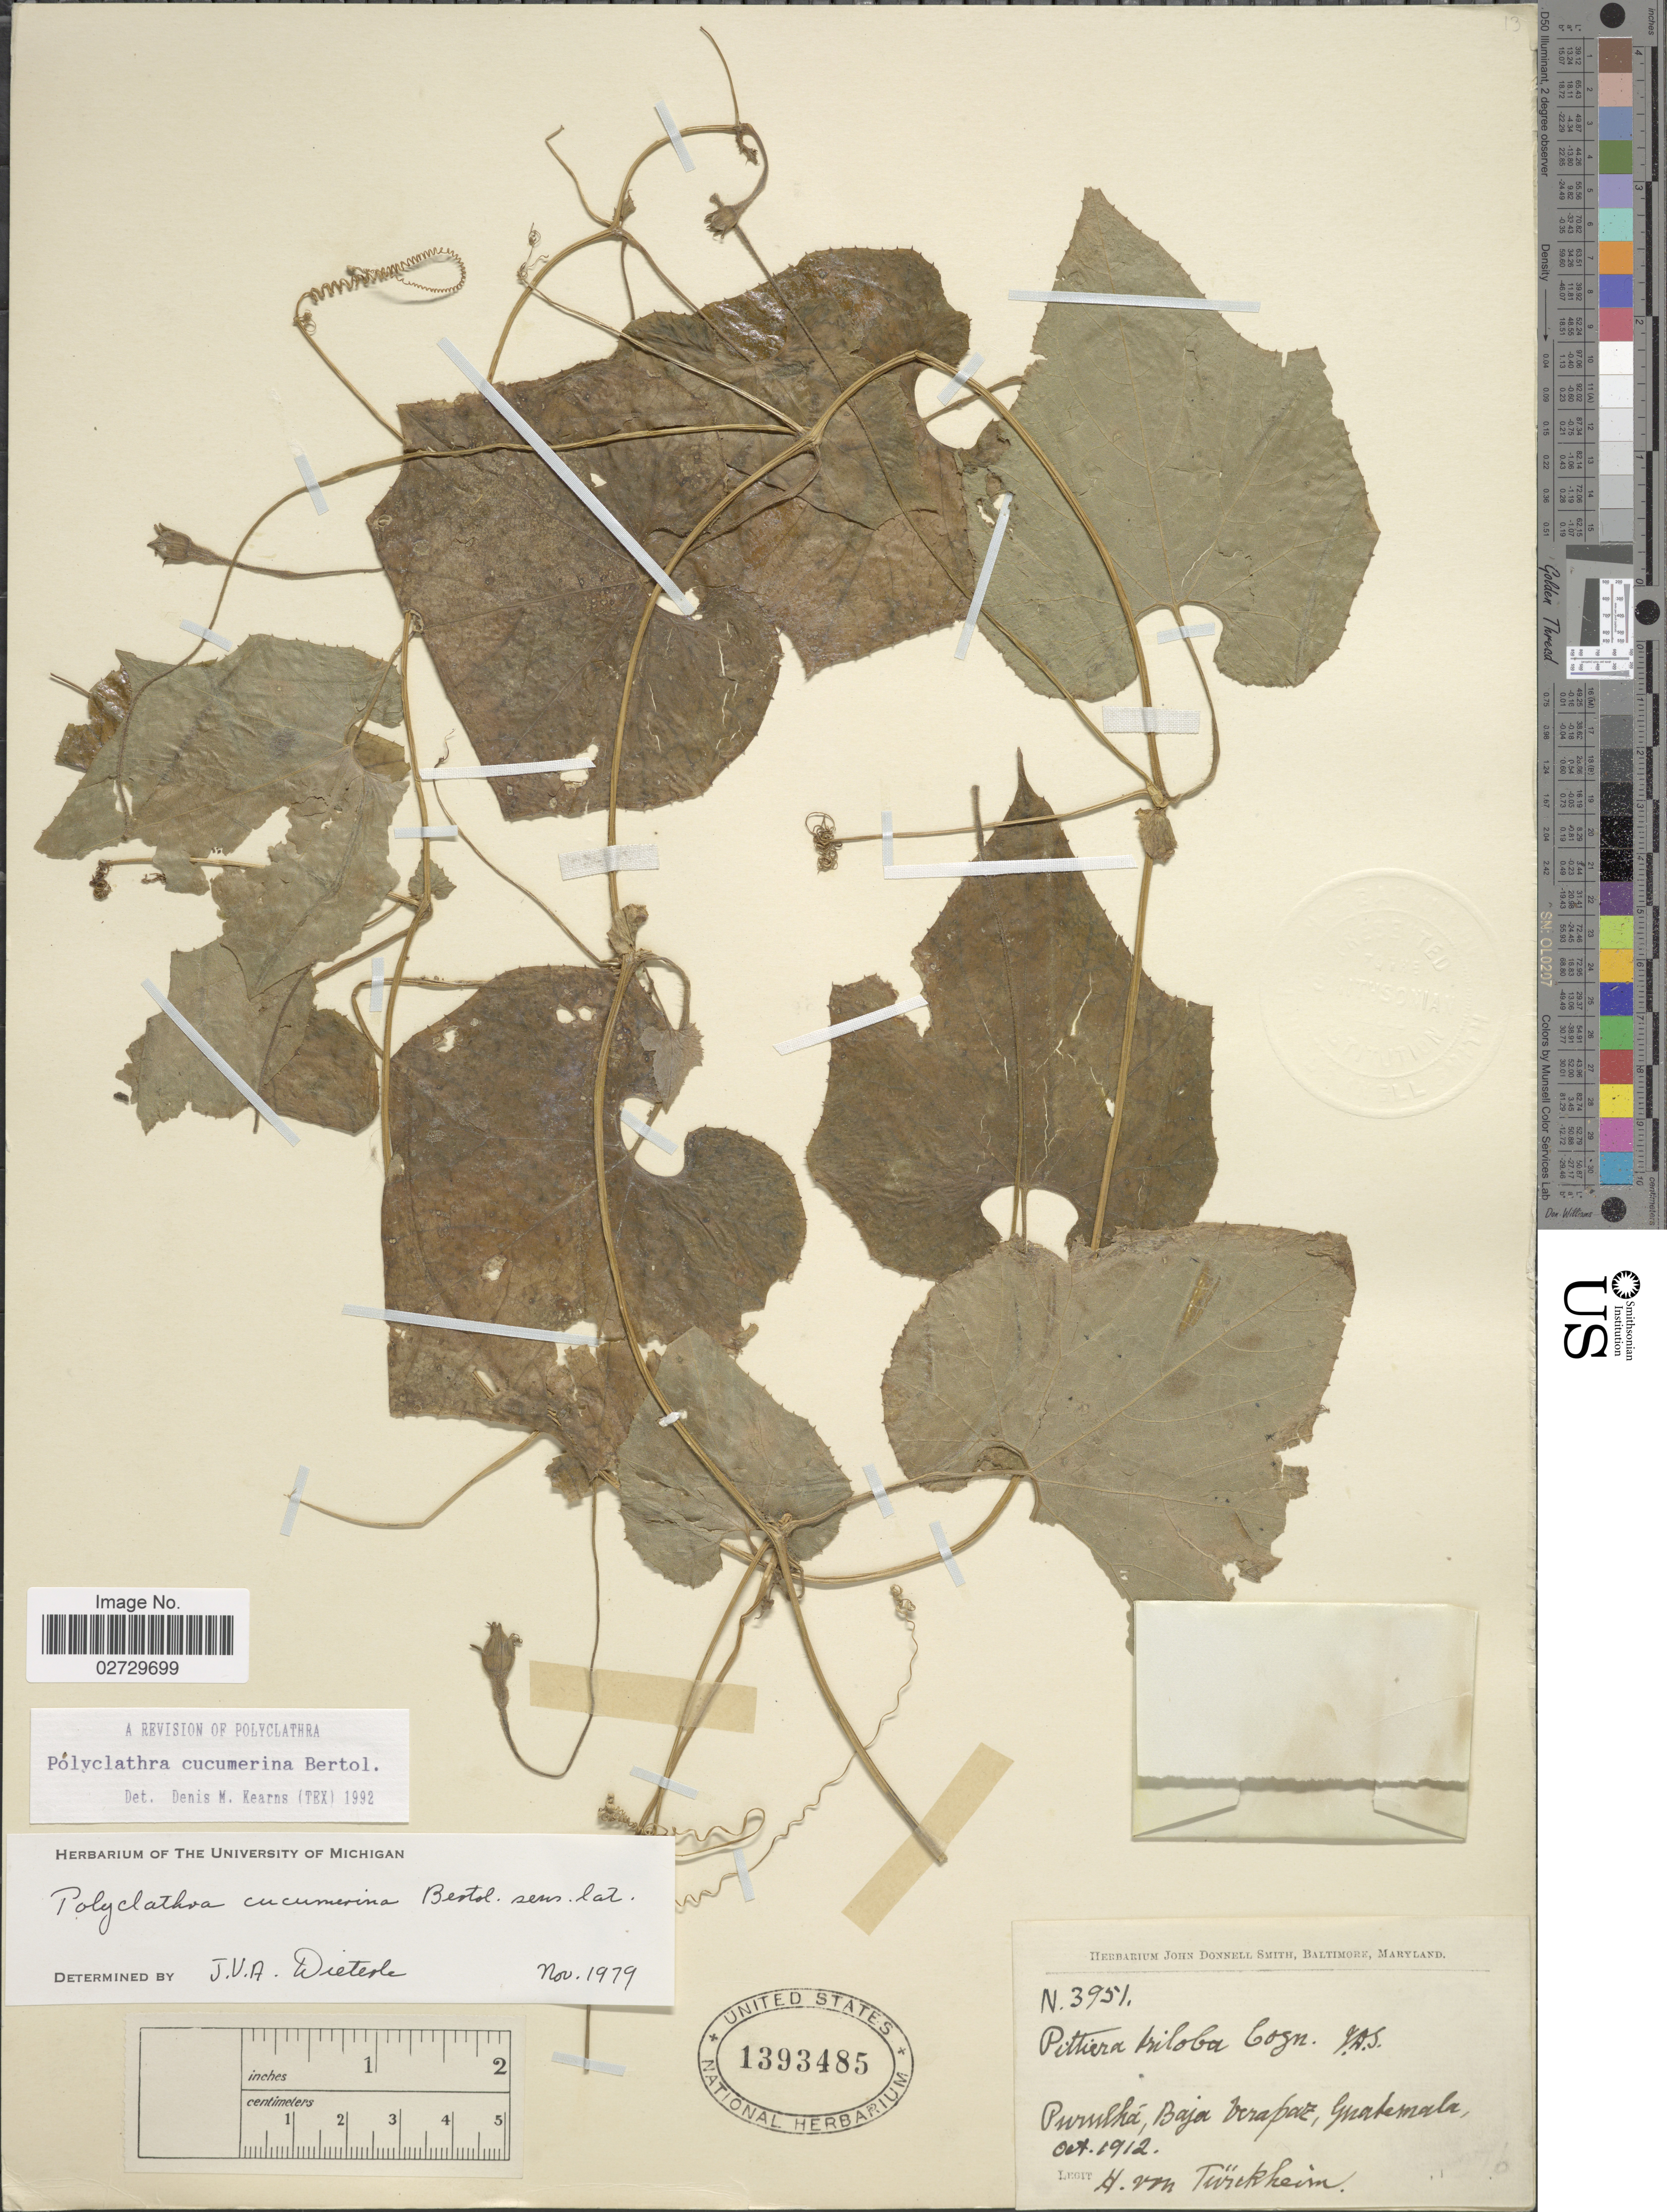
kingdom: Plantae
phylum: Tracheophyta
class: Magnoliopsida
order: Cucurbitales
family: Cucurbitaceae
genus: Polyclathra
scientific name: Polyclathra cucumerina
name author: Bertol.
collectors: H. von Türckheim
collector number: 3951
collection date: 1912-10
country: Guatemala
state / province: Baja Verapaz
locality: Purulha, Baja Verapaz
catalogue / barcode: US 1393485